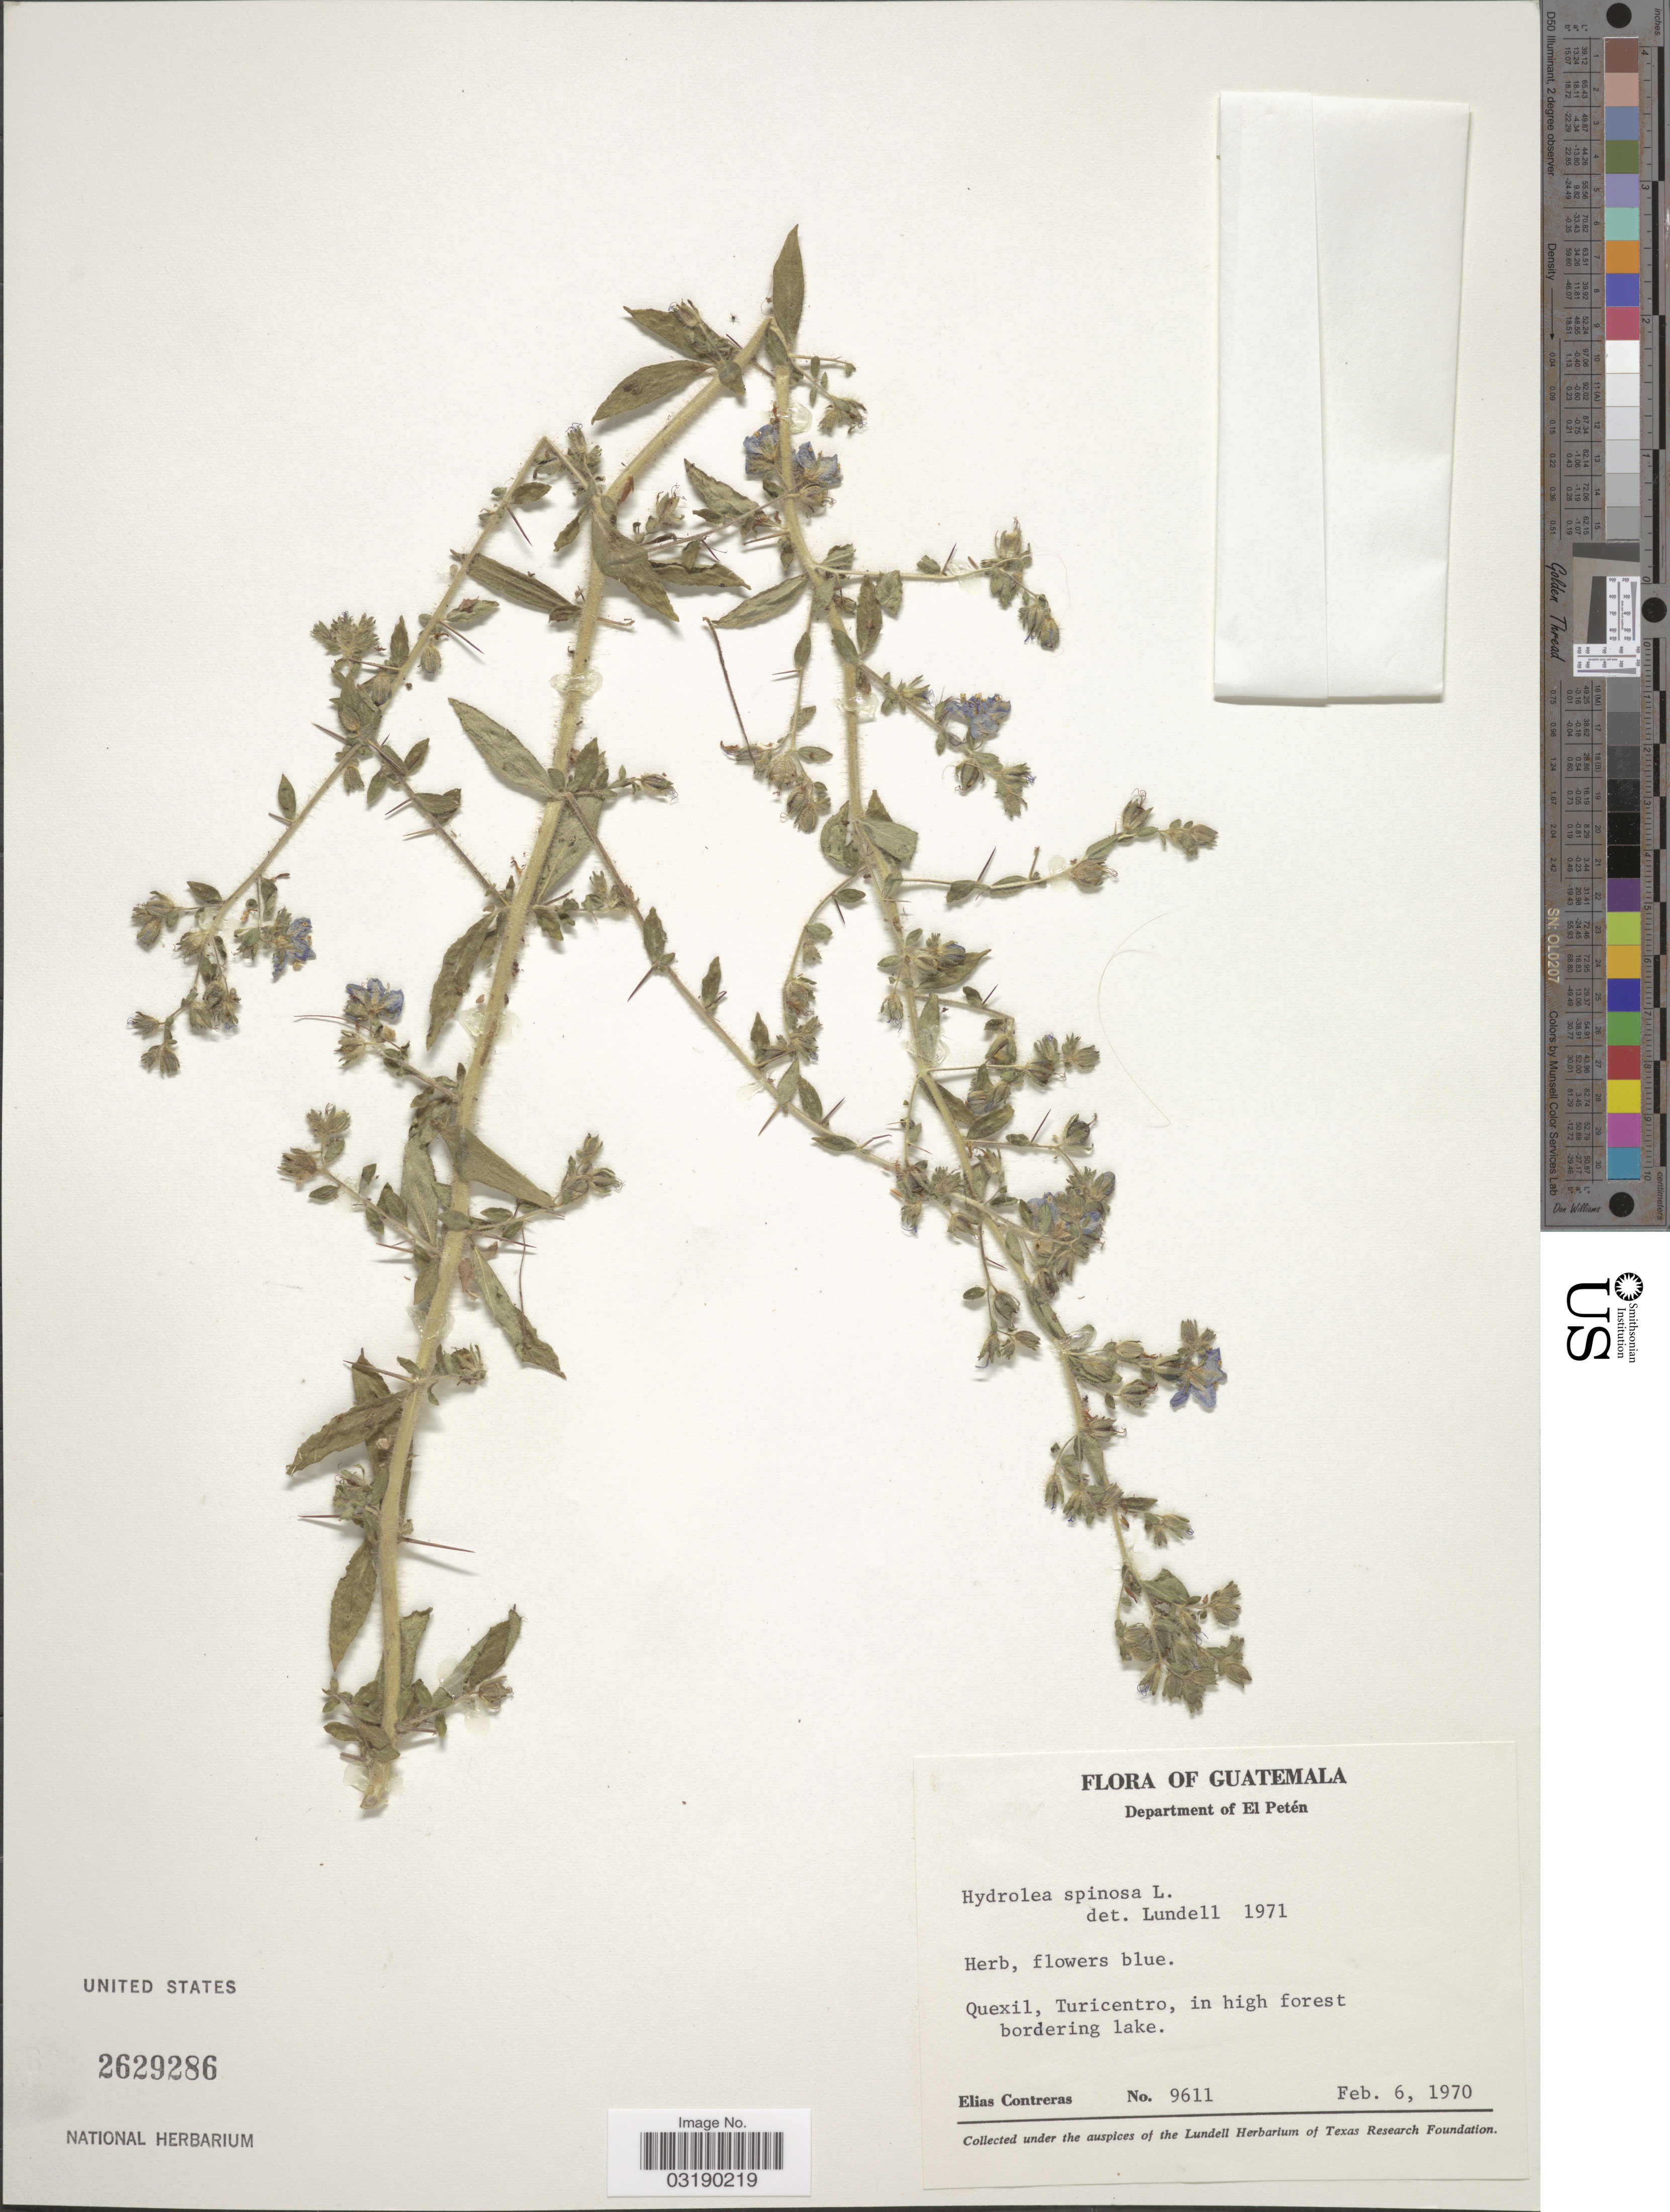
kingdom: Plantae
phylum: Tracheophyta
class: Magnoliopsida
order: Solanales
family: Hydroleaceae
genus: Hydrolea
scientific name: Hydrolea spinosa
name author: L.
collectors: E. Contreras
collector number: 9611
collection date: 1970-02-06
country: Guatemala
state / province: El Petén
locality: Department of El Petén. Quexil, Turicentro, in high forest bordering lake.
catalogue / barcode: US 2629286